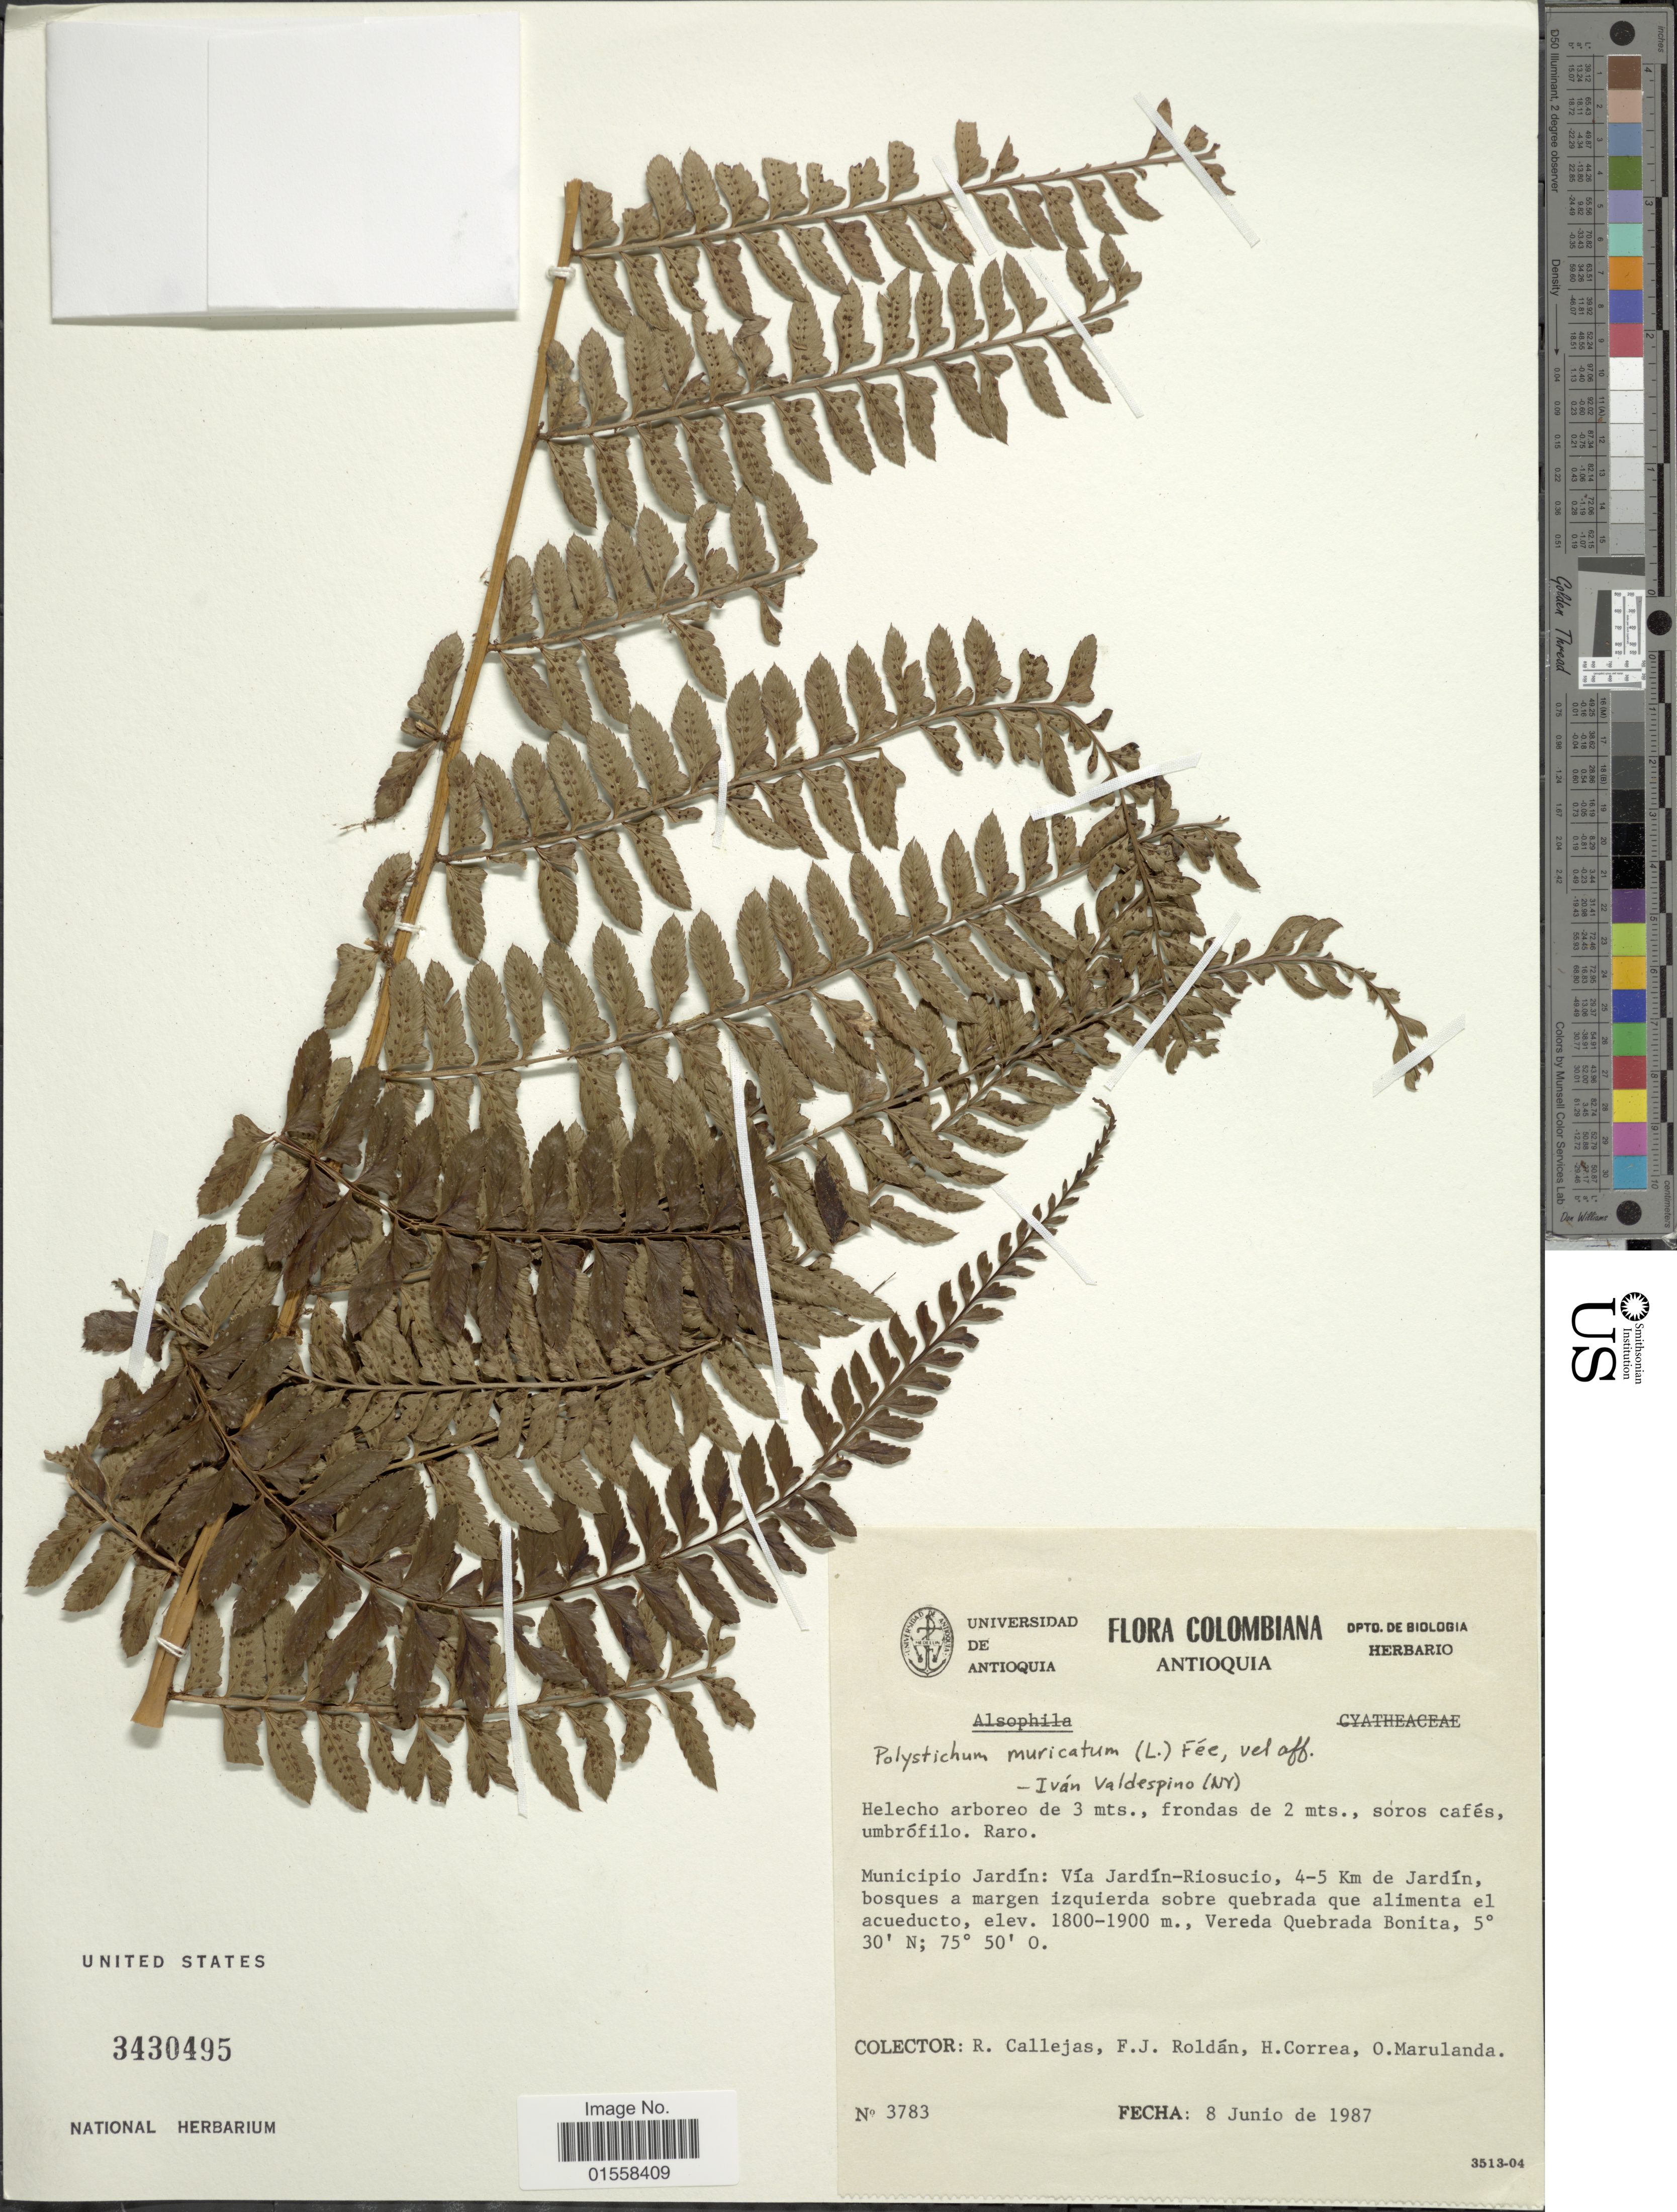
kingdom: Plantae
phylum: Tracheophyta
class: Polypodiopsida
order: Polypodiales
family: Dryopteridaceae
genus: Polystichum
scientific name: Polystichum muricatum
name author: (L.) Fée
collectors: R. Callejas, F. J. Roldán, H. Correa & O. Marulanda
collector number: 3783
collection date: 1987-06-08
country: Colombia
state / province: Antioquia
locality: Colombiana, Antioquia, Municipio Jardin: Via Jardin-Riosucio, 4-5 Km de Jardin bosques a margem izquierda sobre quebrada que alimenta el acueducto. Verdea Quebrada Bonita.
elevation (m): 1800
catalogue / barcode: US 3430495